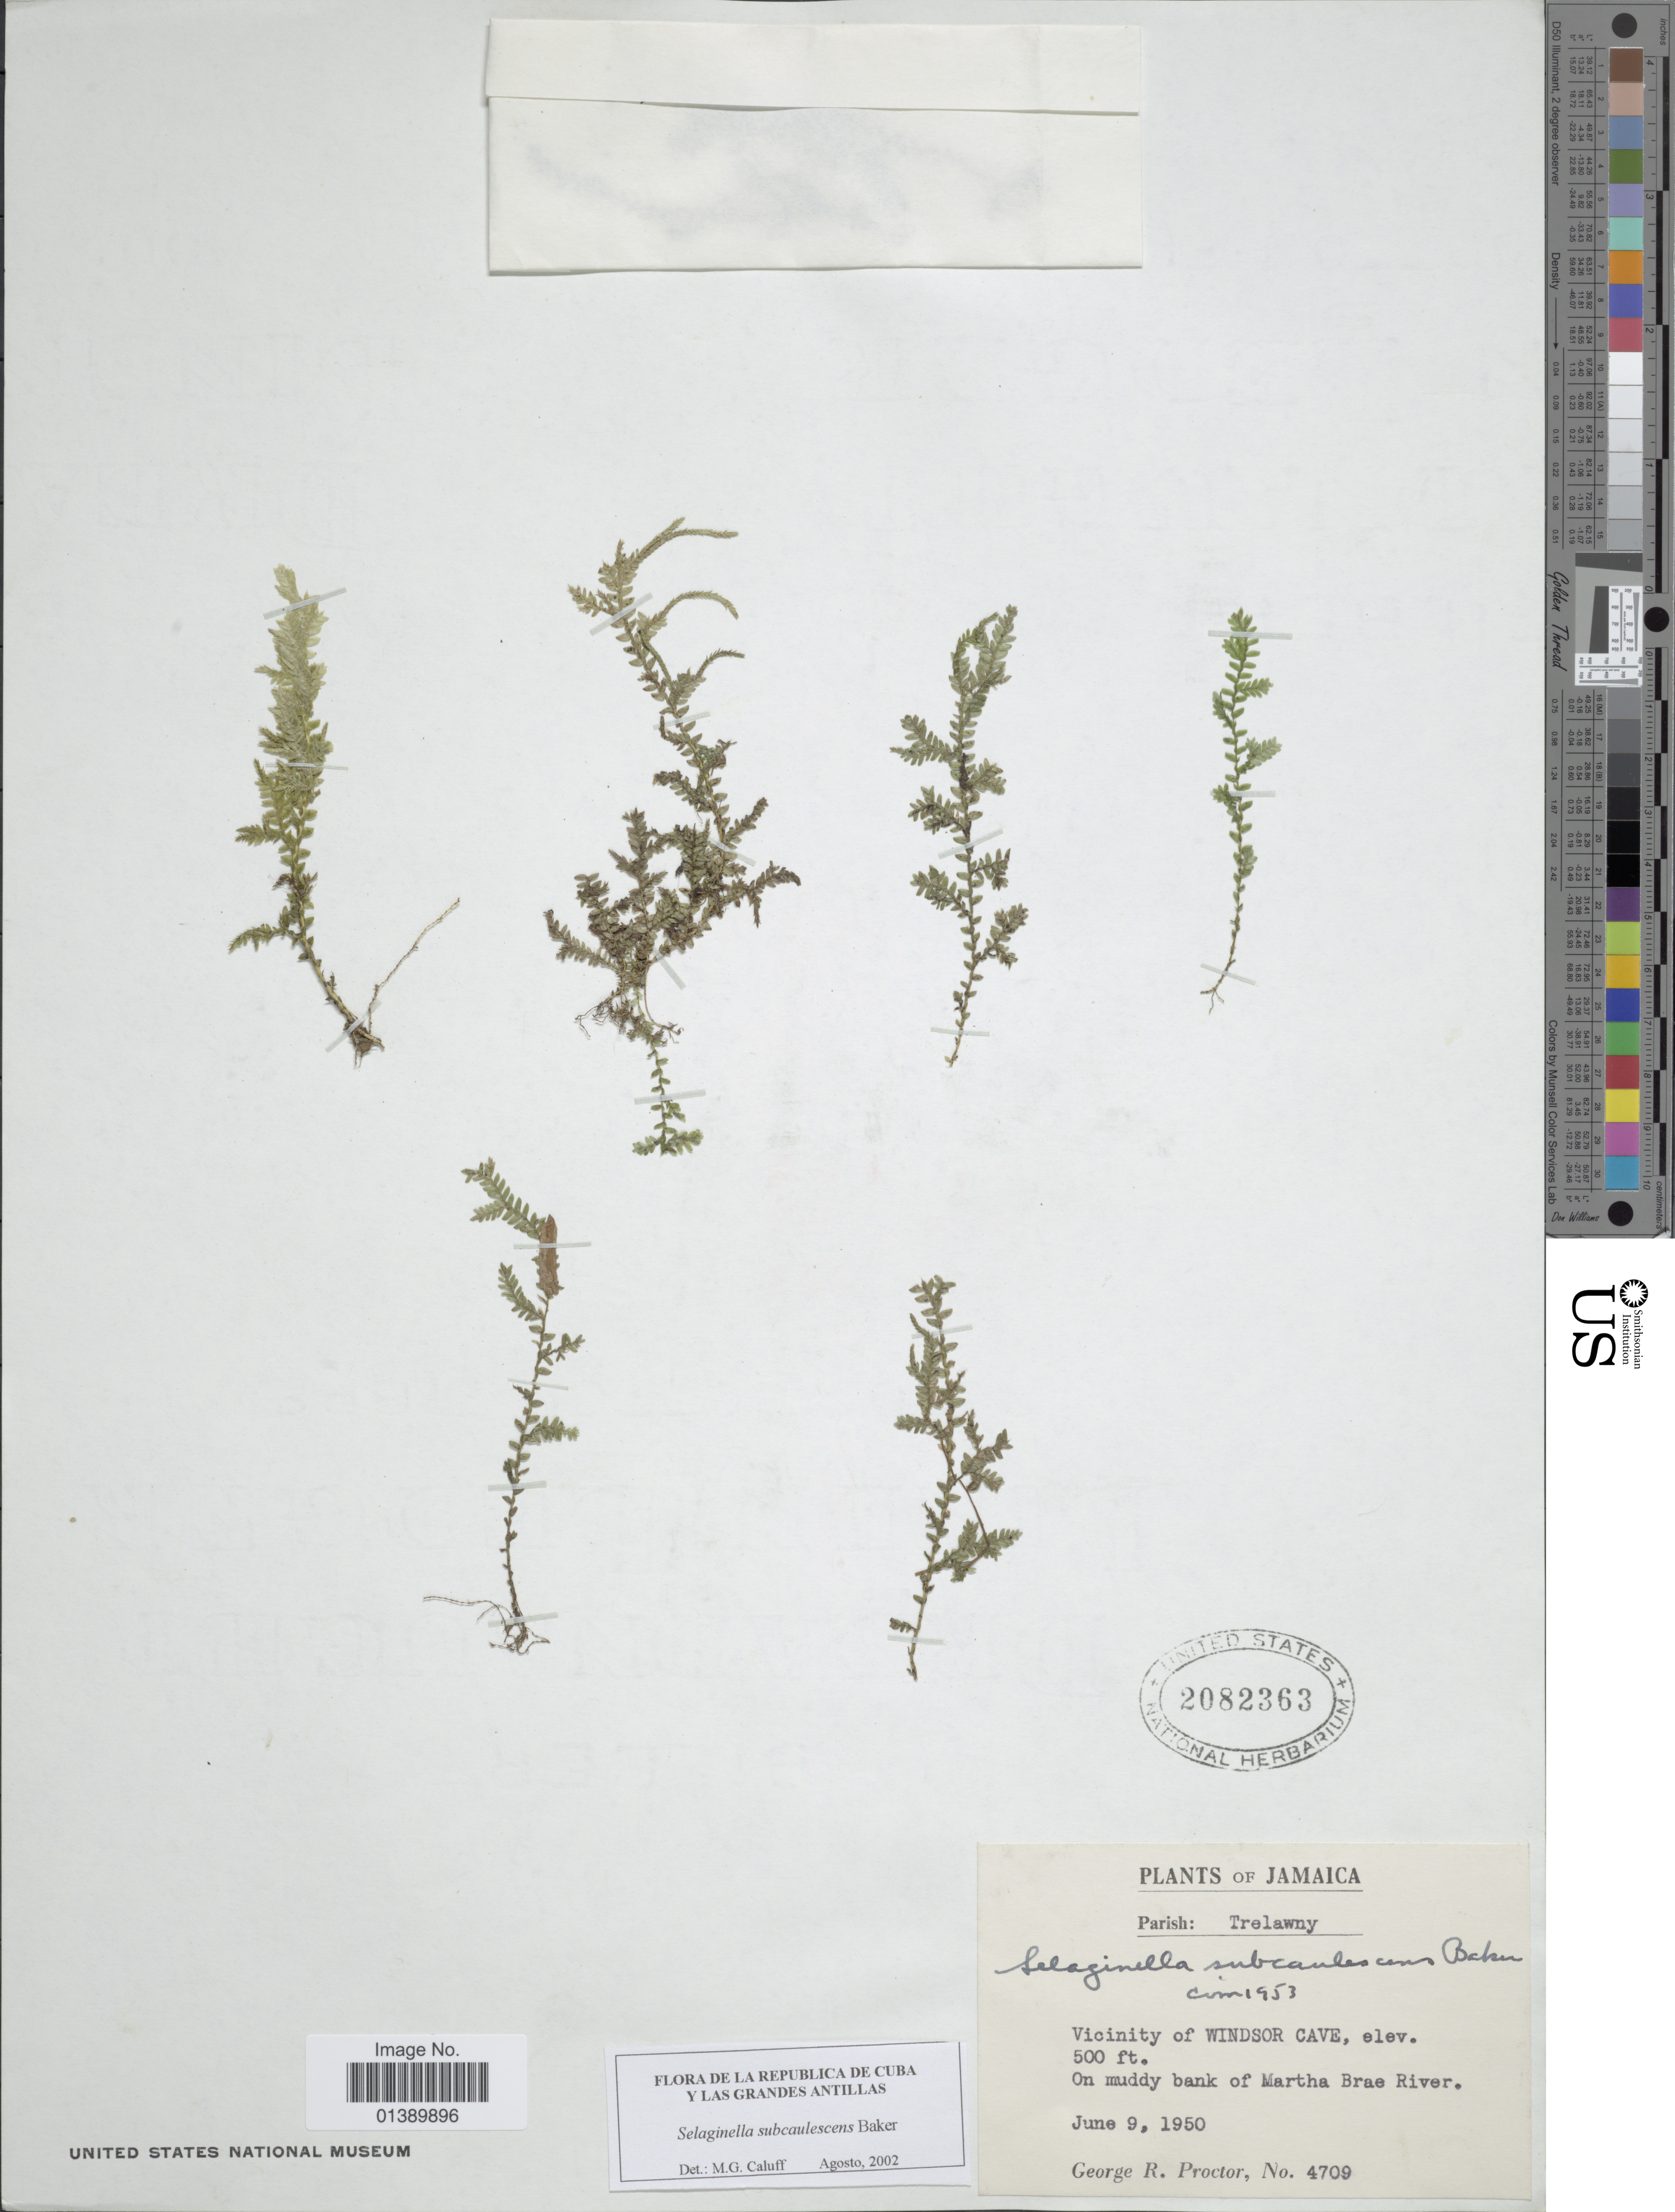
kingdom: Plantae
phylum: Tracheophyta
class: Lycopodiopsida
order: Selaginellales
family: Selaginellaceae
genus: Selaginella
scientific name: Selaginella subcaulescens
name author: Baker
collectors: G. R. Proctor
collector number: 4709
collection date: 1950-06-09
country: Jamaica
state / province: Trelawny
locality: Vicinity of Windsor Cave, On muddy bank of Martha Brae River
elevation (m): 152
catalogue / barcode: US 2082363